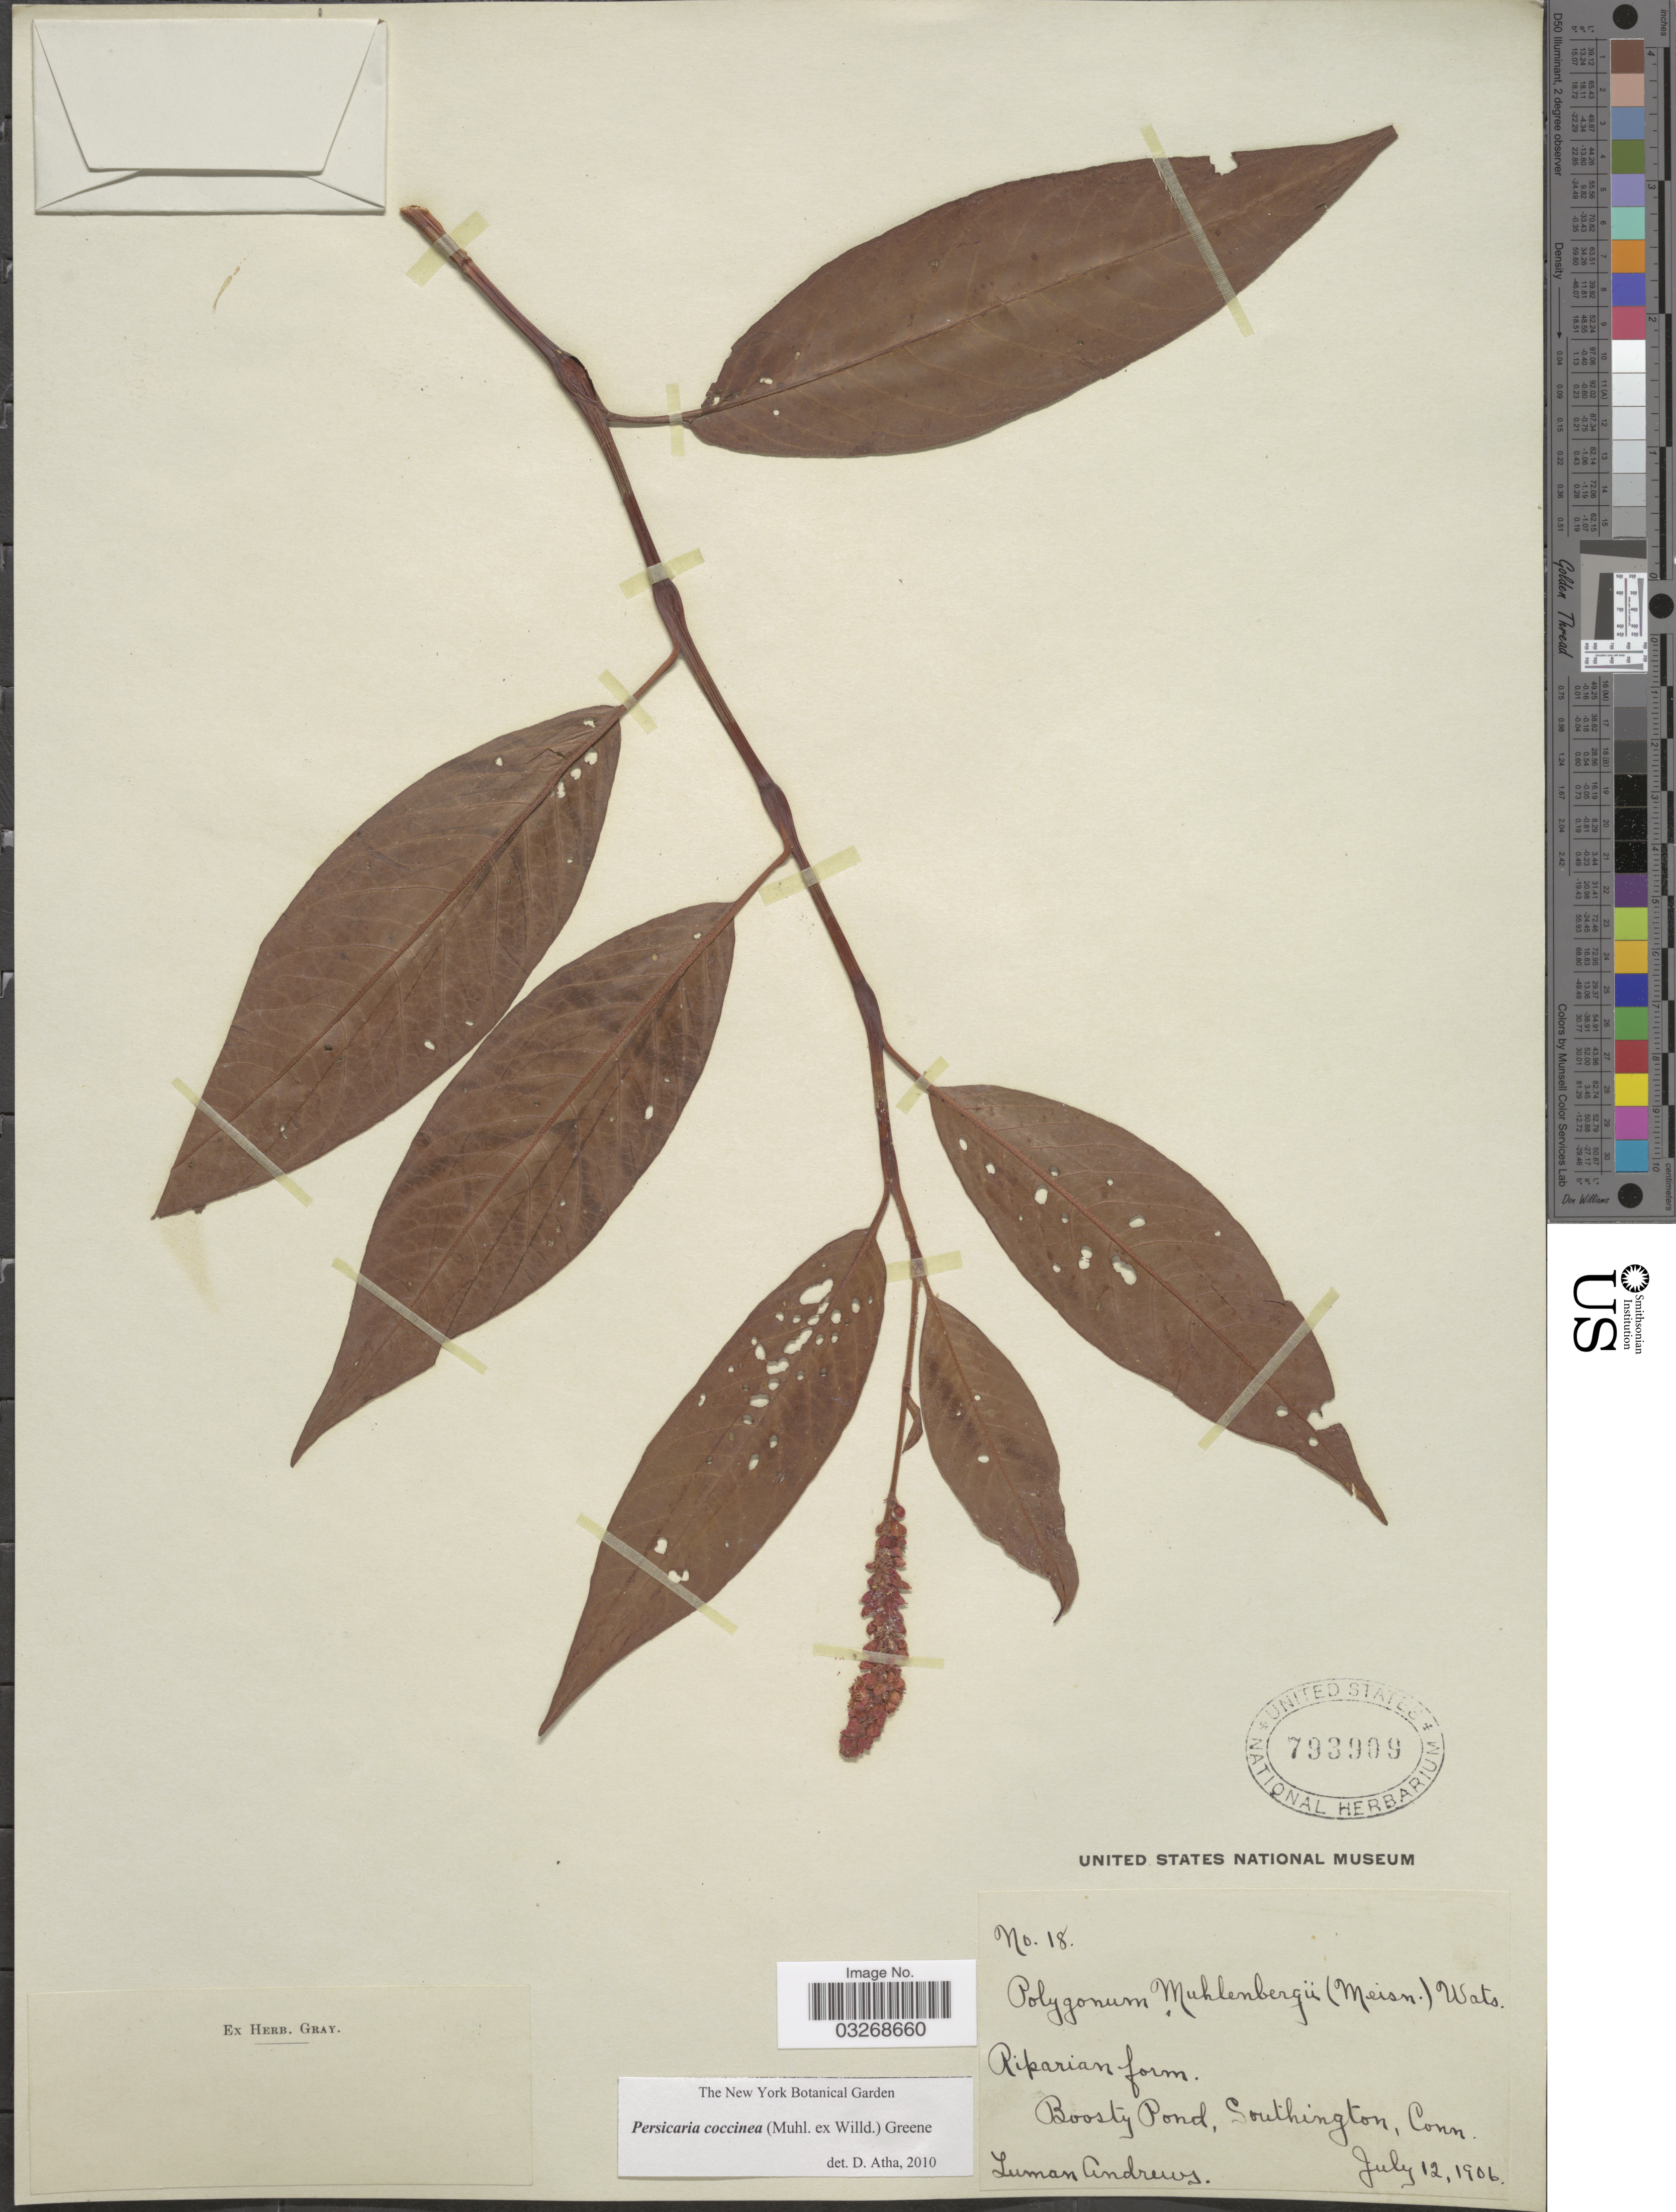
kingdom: Plantae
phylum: Tracheophyta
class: Magnoliopsida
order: Caryophyllales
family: Polygonaceae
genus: Persicaria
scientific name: Persicaria coccinea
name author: (Muhl. ex Willd.) Greene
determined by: Atha, D. E.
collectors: L. Andrews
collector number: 18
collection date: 1906-07-12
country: United States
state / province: Connecticut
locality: Boosty Pond, Southington.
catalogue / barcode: US 793909